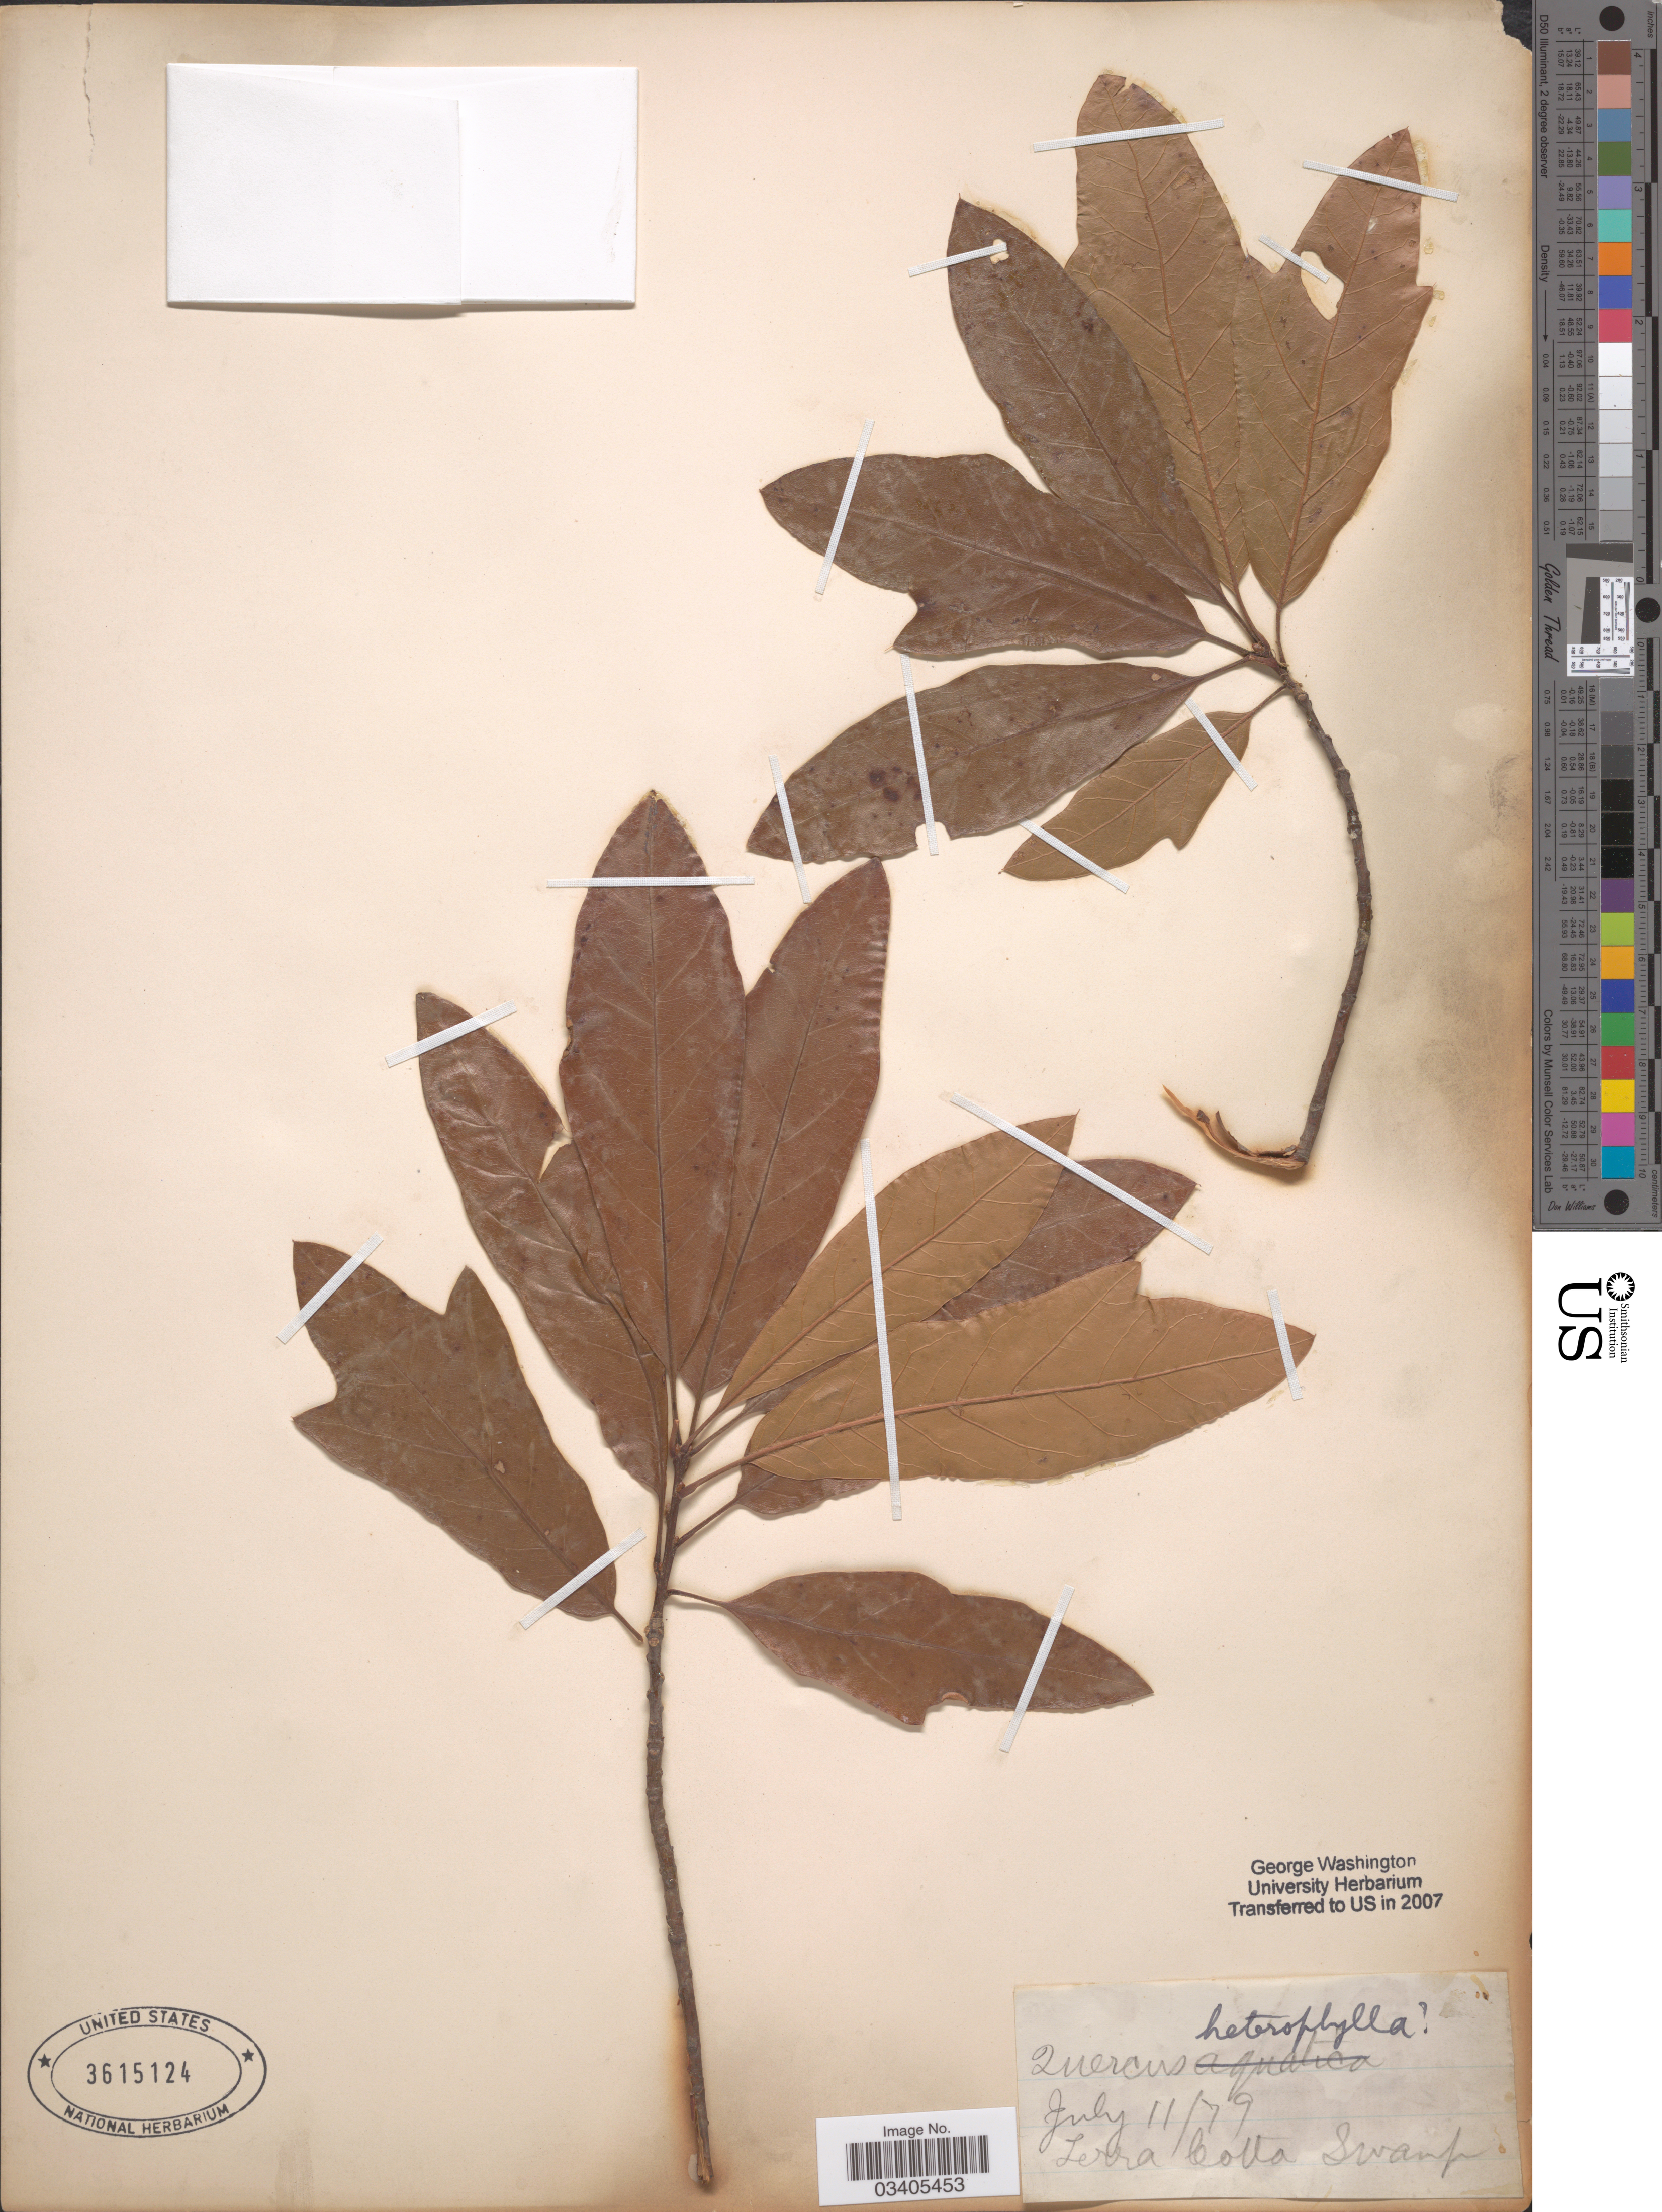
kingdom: Plantae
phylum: Tracheophyta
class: Magnoliopsida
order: Fagales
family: Fagaceae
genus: Quercus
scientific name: Quercus x heterophylla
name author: Michx.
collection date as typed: Transcribed d/m/y: 11/7/79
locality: Terra Cotta Swamp.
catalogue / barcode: US 3615124